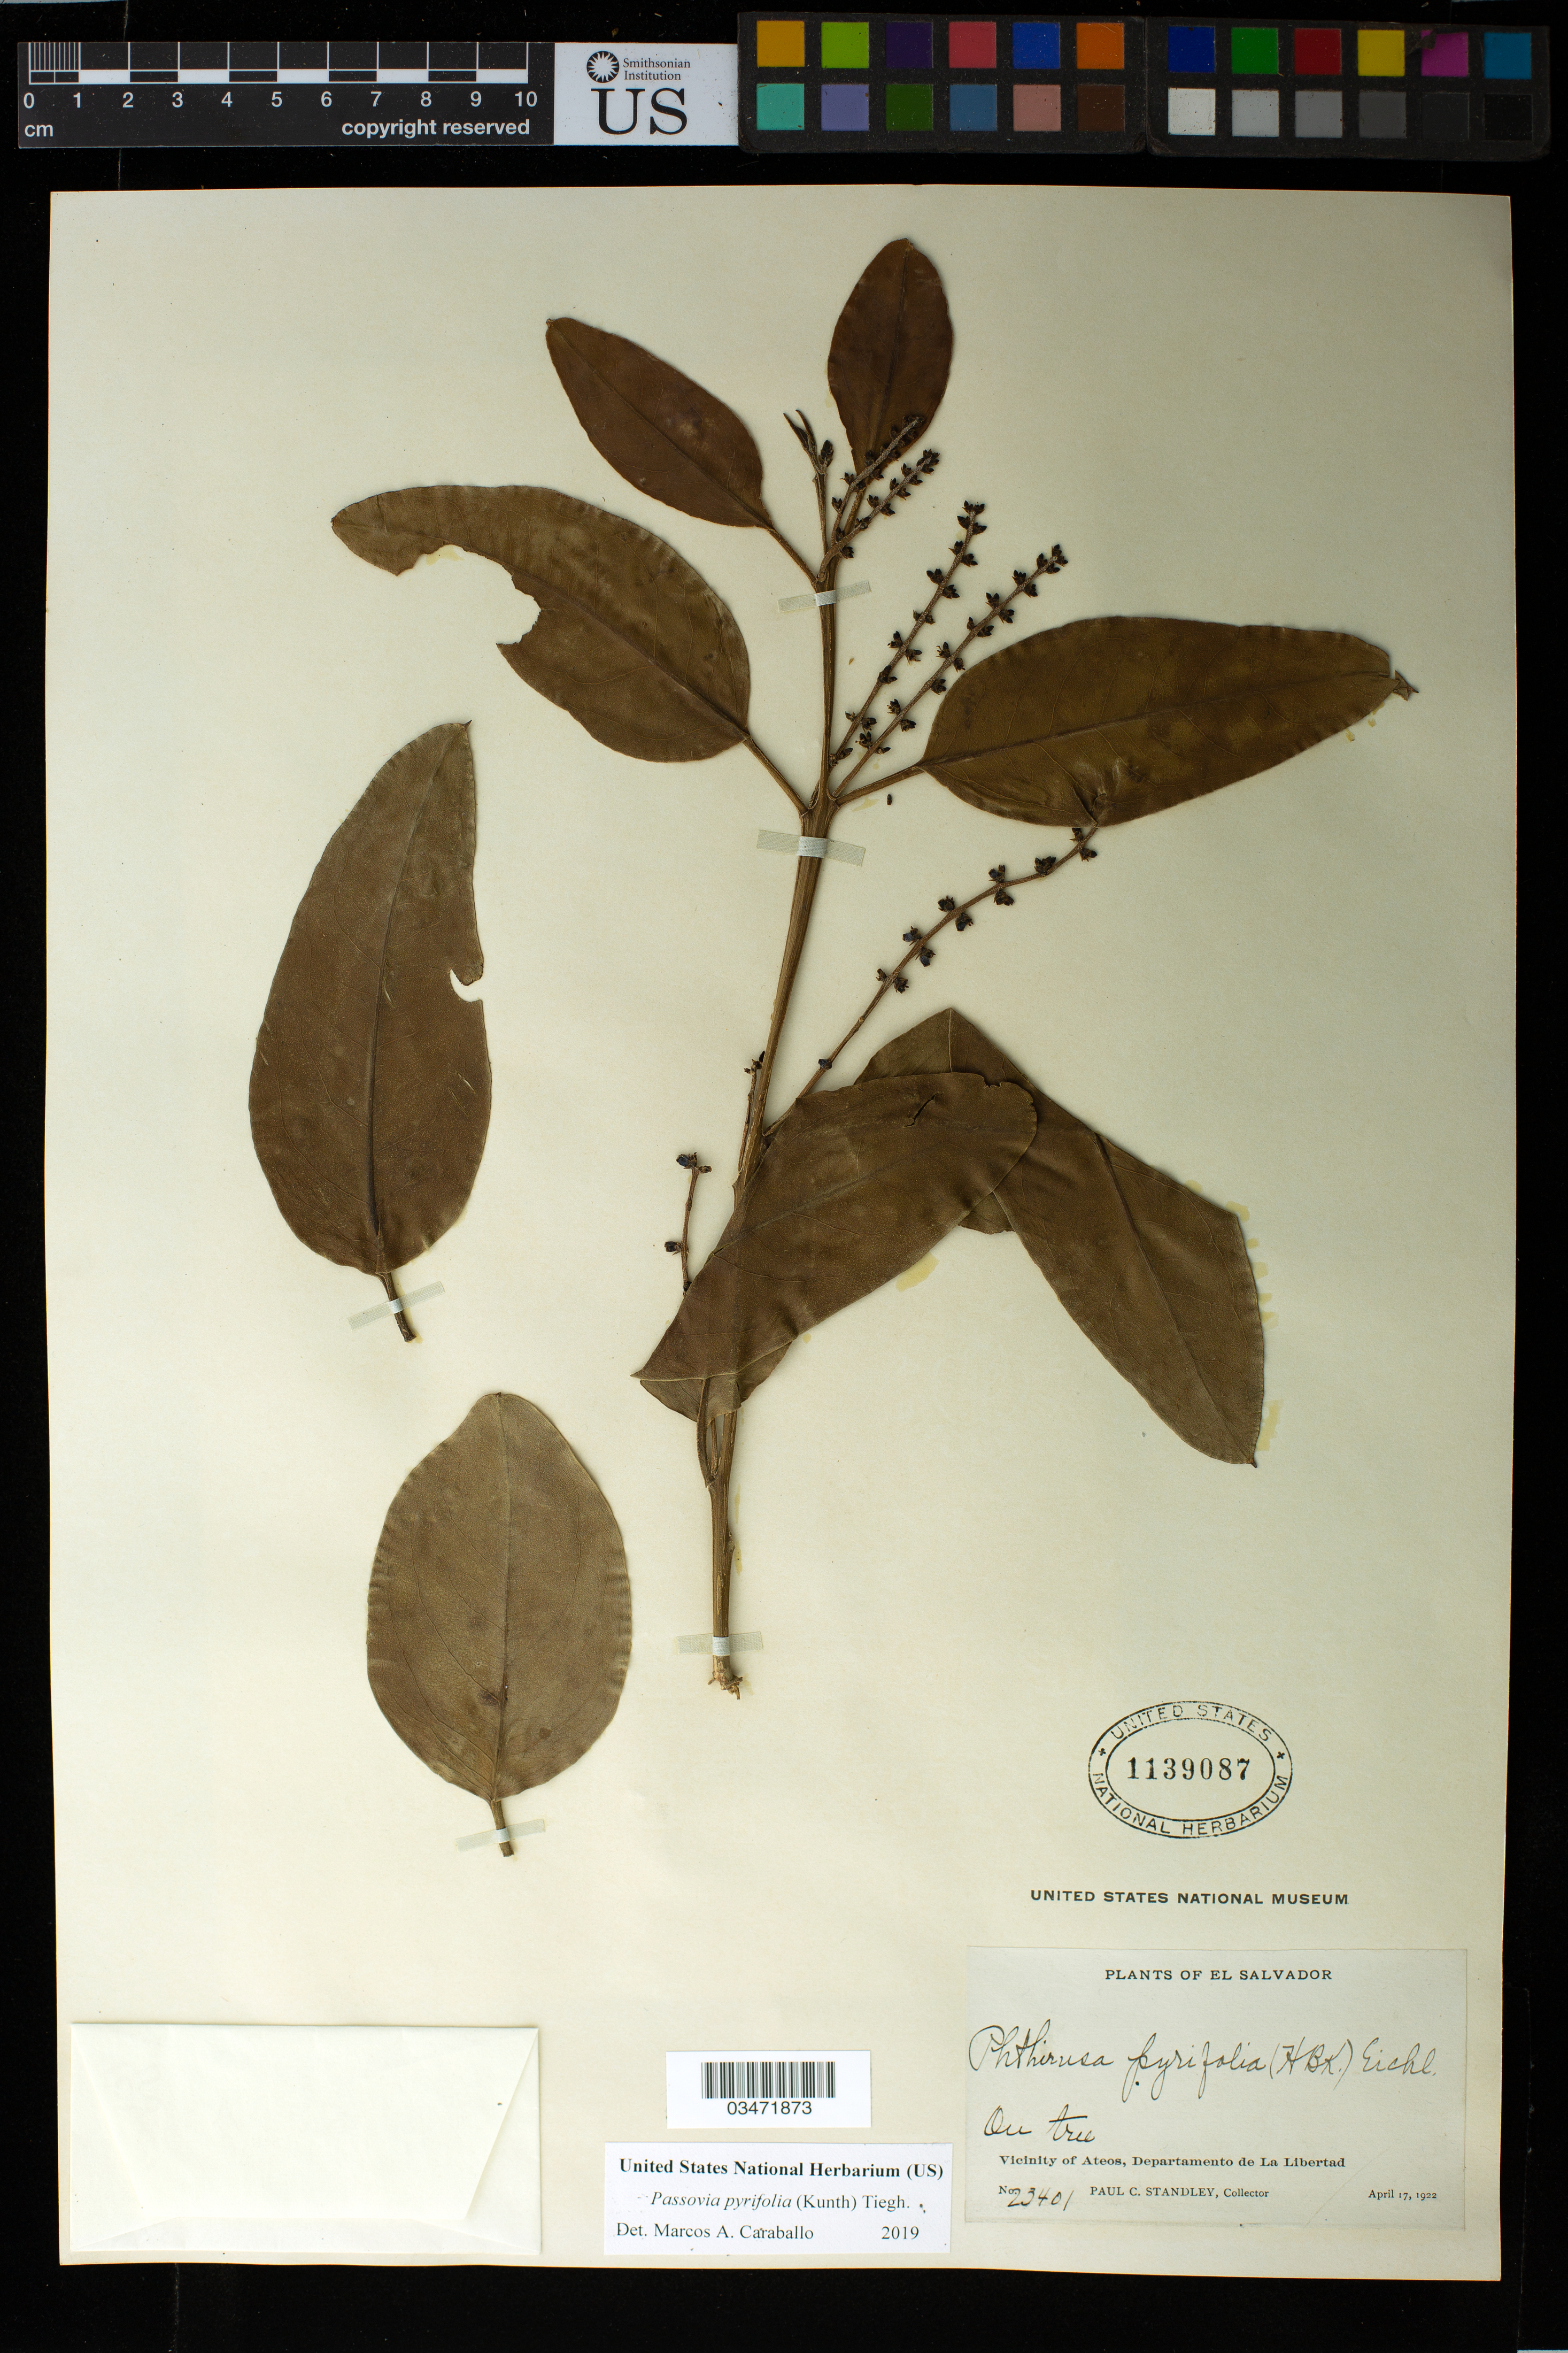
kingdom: Plantae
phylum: Tracheophyta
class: Magnoliopsida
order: Santalales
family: Loranthaceae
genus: Passovia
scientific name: Passovia pyrifolia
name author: (Kunth) Tiegh.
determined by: Caraballo-Ortiz, Marcos A., (MISS), University of Mississippi (UNITED STATES)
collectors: P. C. Standley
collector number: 23401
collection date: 1922-04-17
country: El Salvador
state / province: La Libertad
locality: Ateos, vicinity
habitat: On tree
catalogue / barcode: US 1139087